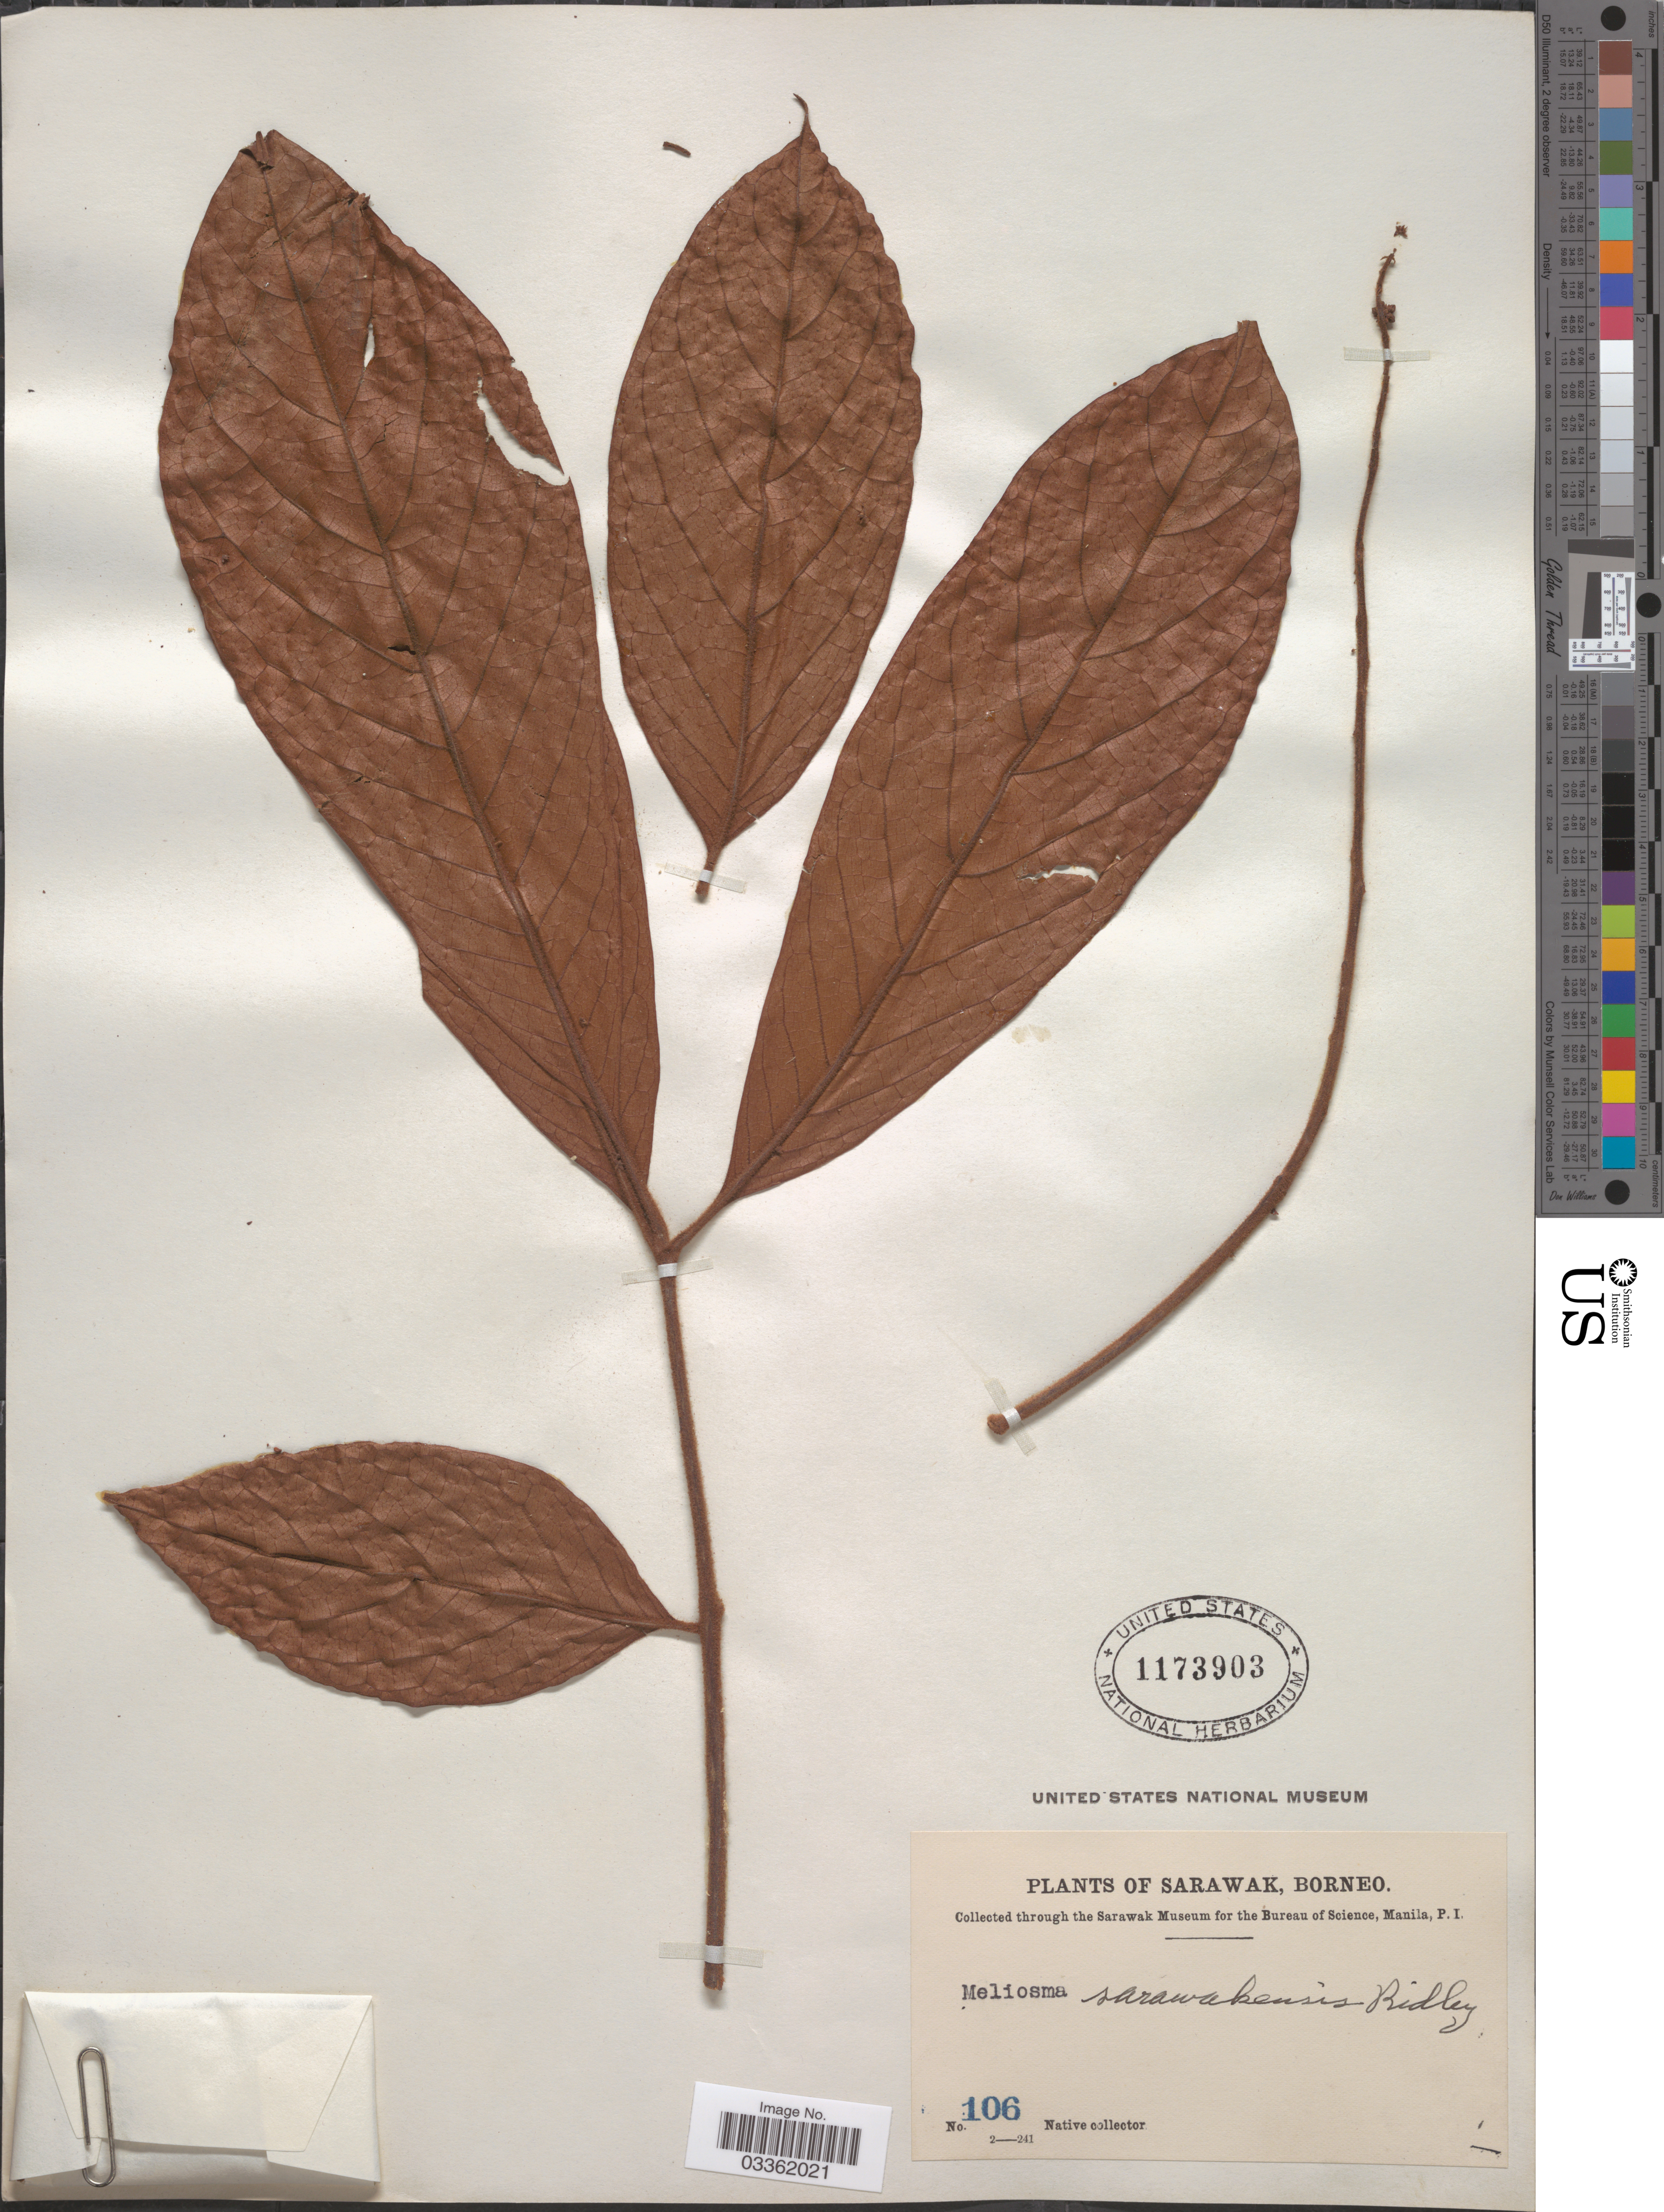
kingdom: Plantae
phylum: Tracheophyta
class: Magnoliopsida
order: Proteales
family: Sabiaceae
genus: Meliosma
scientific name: Meliosma sarawakensis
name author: Ridl.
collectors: Native collector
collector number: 106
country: Malaysia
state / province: Sarawak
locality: Borneo.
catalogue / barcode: US 1173903